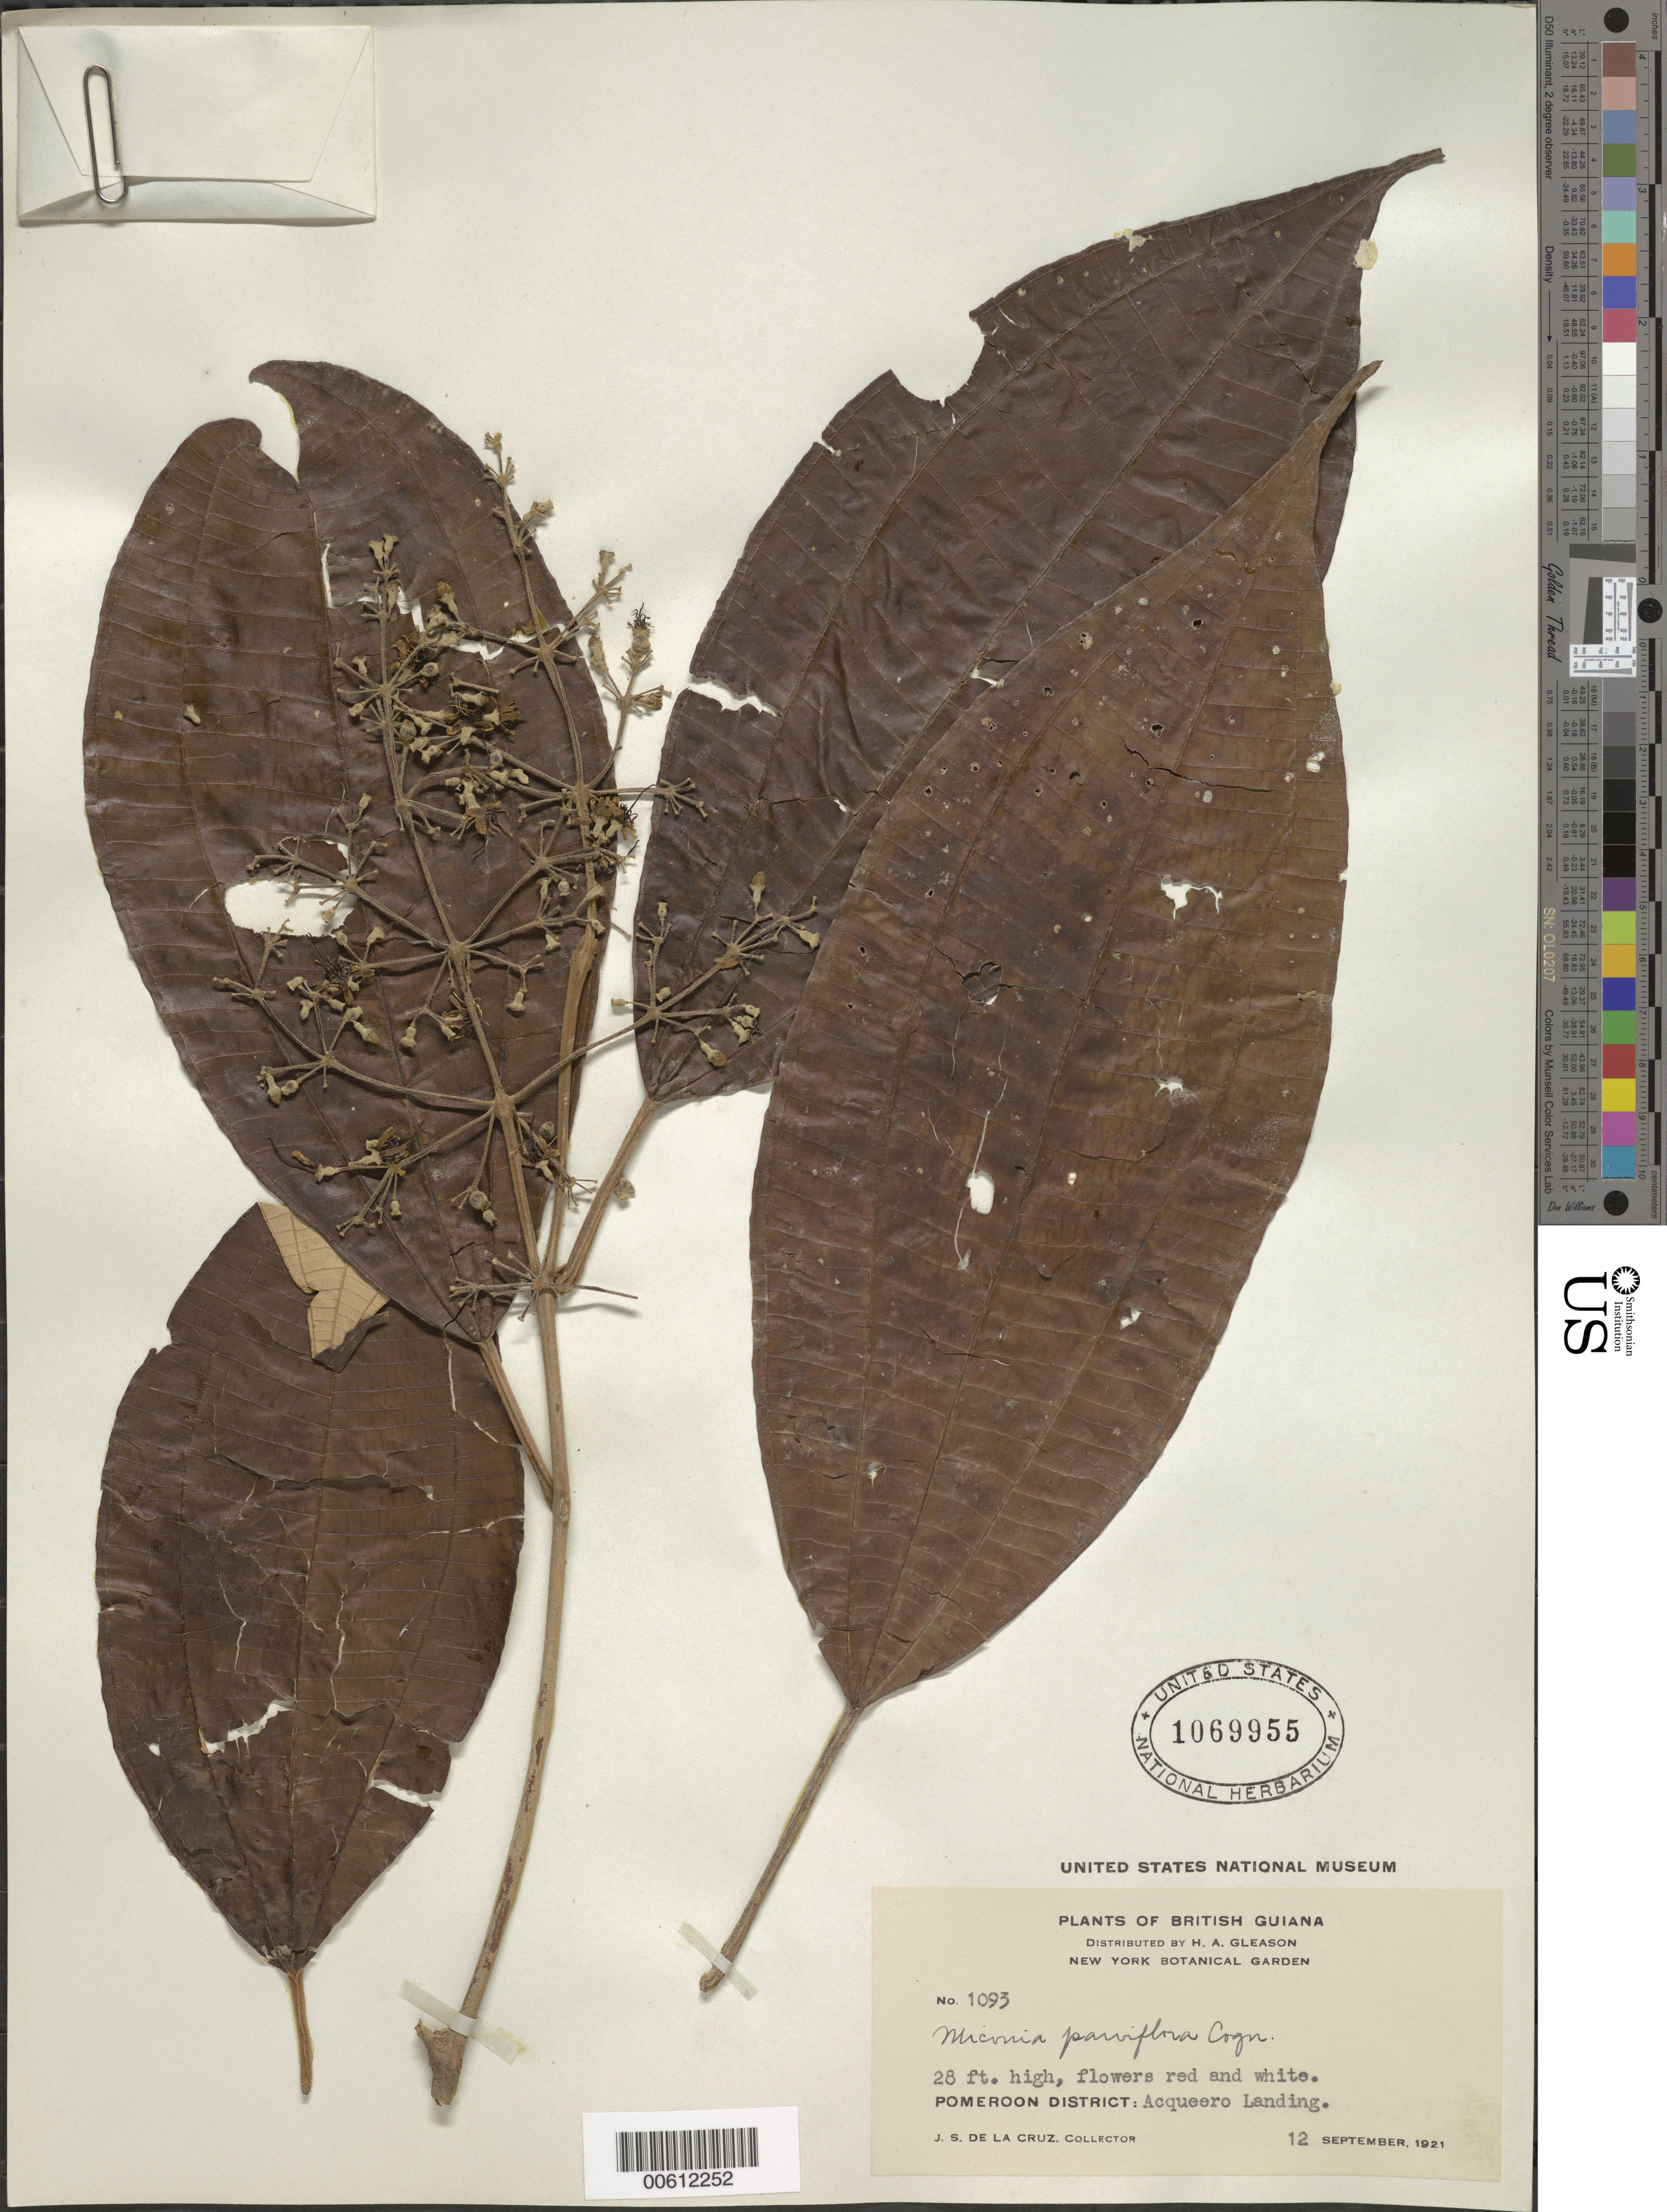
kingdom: Plantae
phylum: Tracheophyta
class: Magnoliopsida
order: Myrtales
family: Melastomataceae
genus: Miconia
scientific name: Miconia pubipetala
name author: Miq.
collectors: J. S. de la Cruz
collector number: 1093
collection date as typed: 12-Sep-21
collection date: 1921-09-12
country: Guyana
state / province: Barima-Waini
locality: Acqueero Landing, Pomeroon Dist.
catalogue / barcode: US 1069955